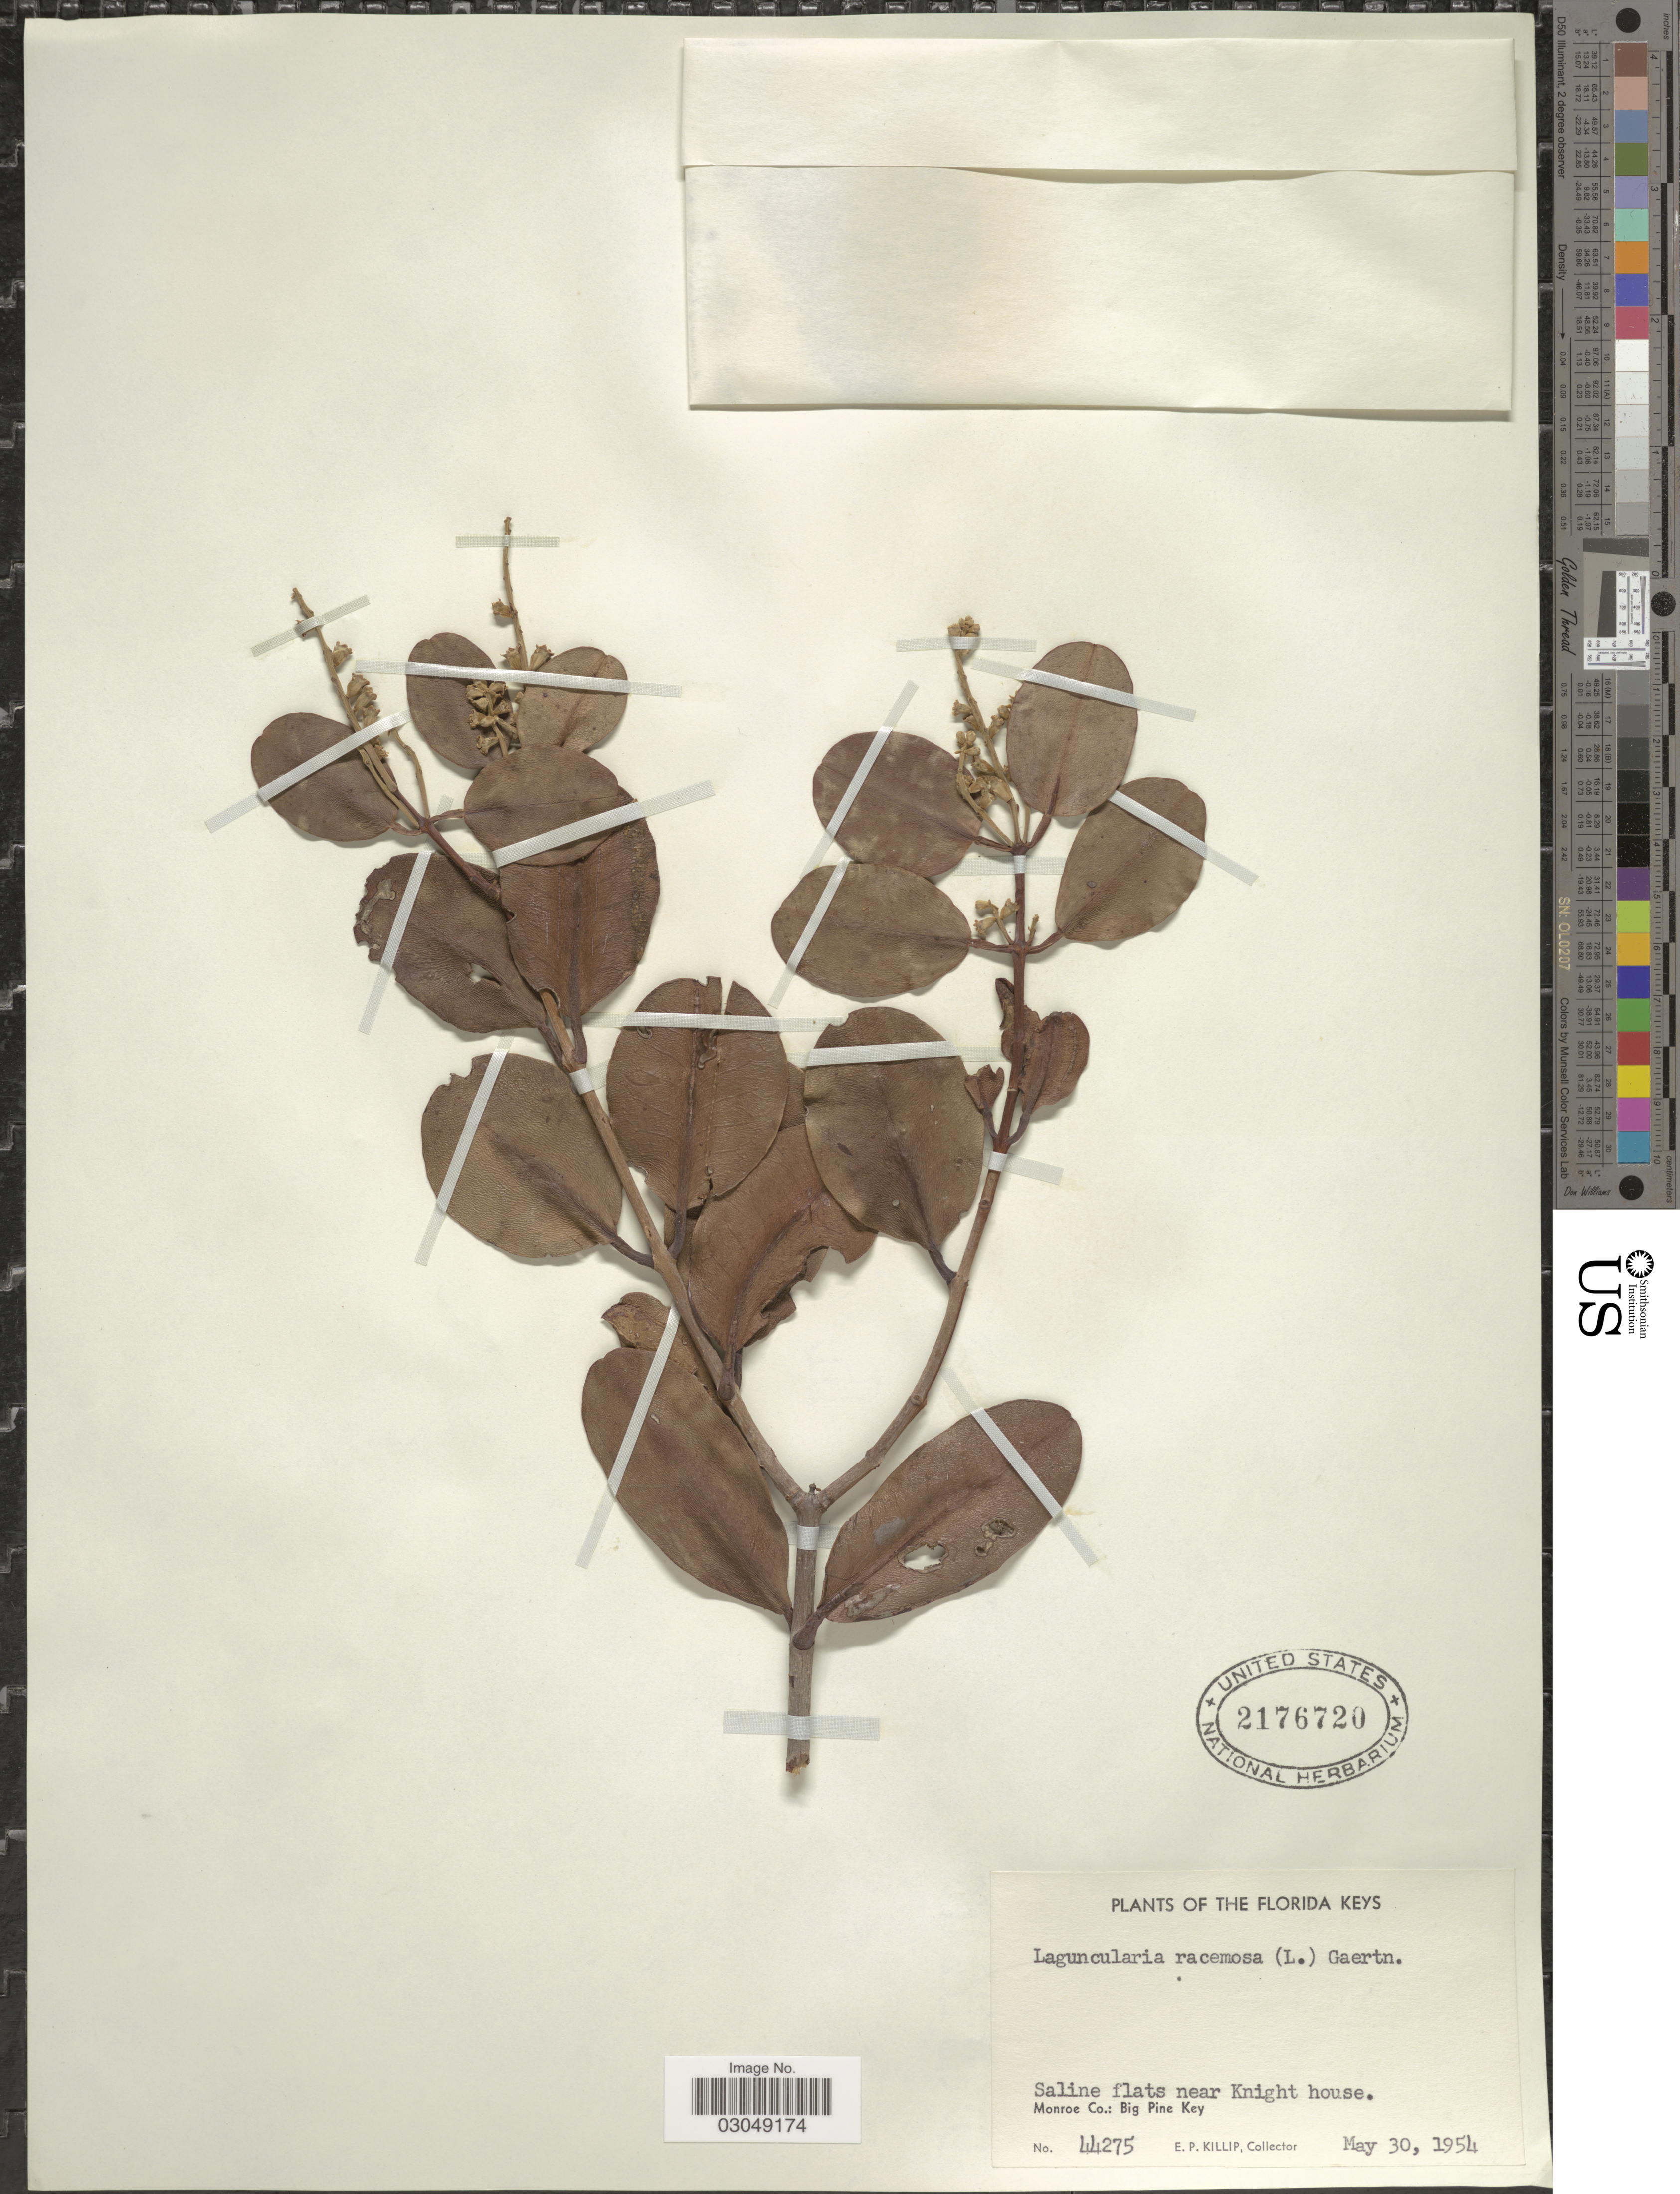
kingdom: Plantae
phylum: Tracheophyta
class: Magnoliopsida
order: Myrtales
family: Combretaceae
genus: Laguncularia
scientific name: Laguncularia racemosa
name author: (L.) C.F. Gaertn.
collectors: E. P. Killip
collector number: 44275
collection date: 1954-05-30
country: United States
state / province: Florida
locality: Florida Keys. Saline flats near Knight house. Monroe Co.: Big Pine Key.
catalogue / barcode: US 2176720